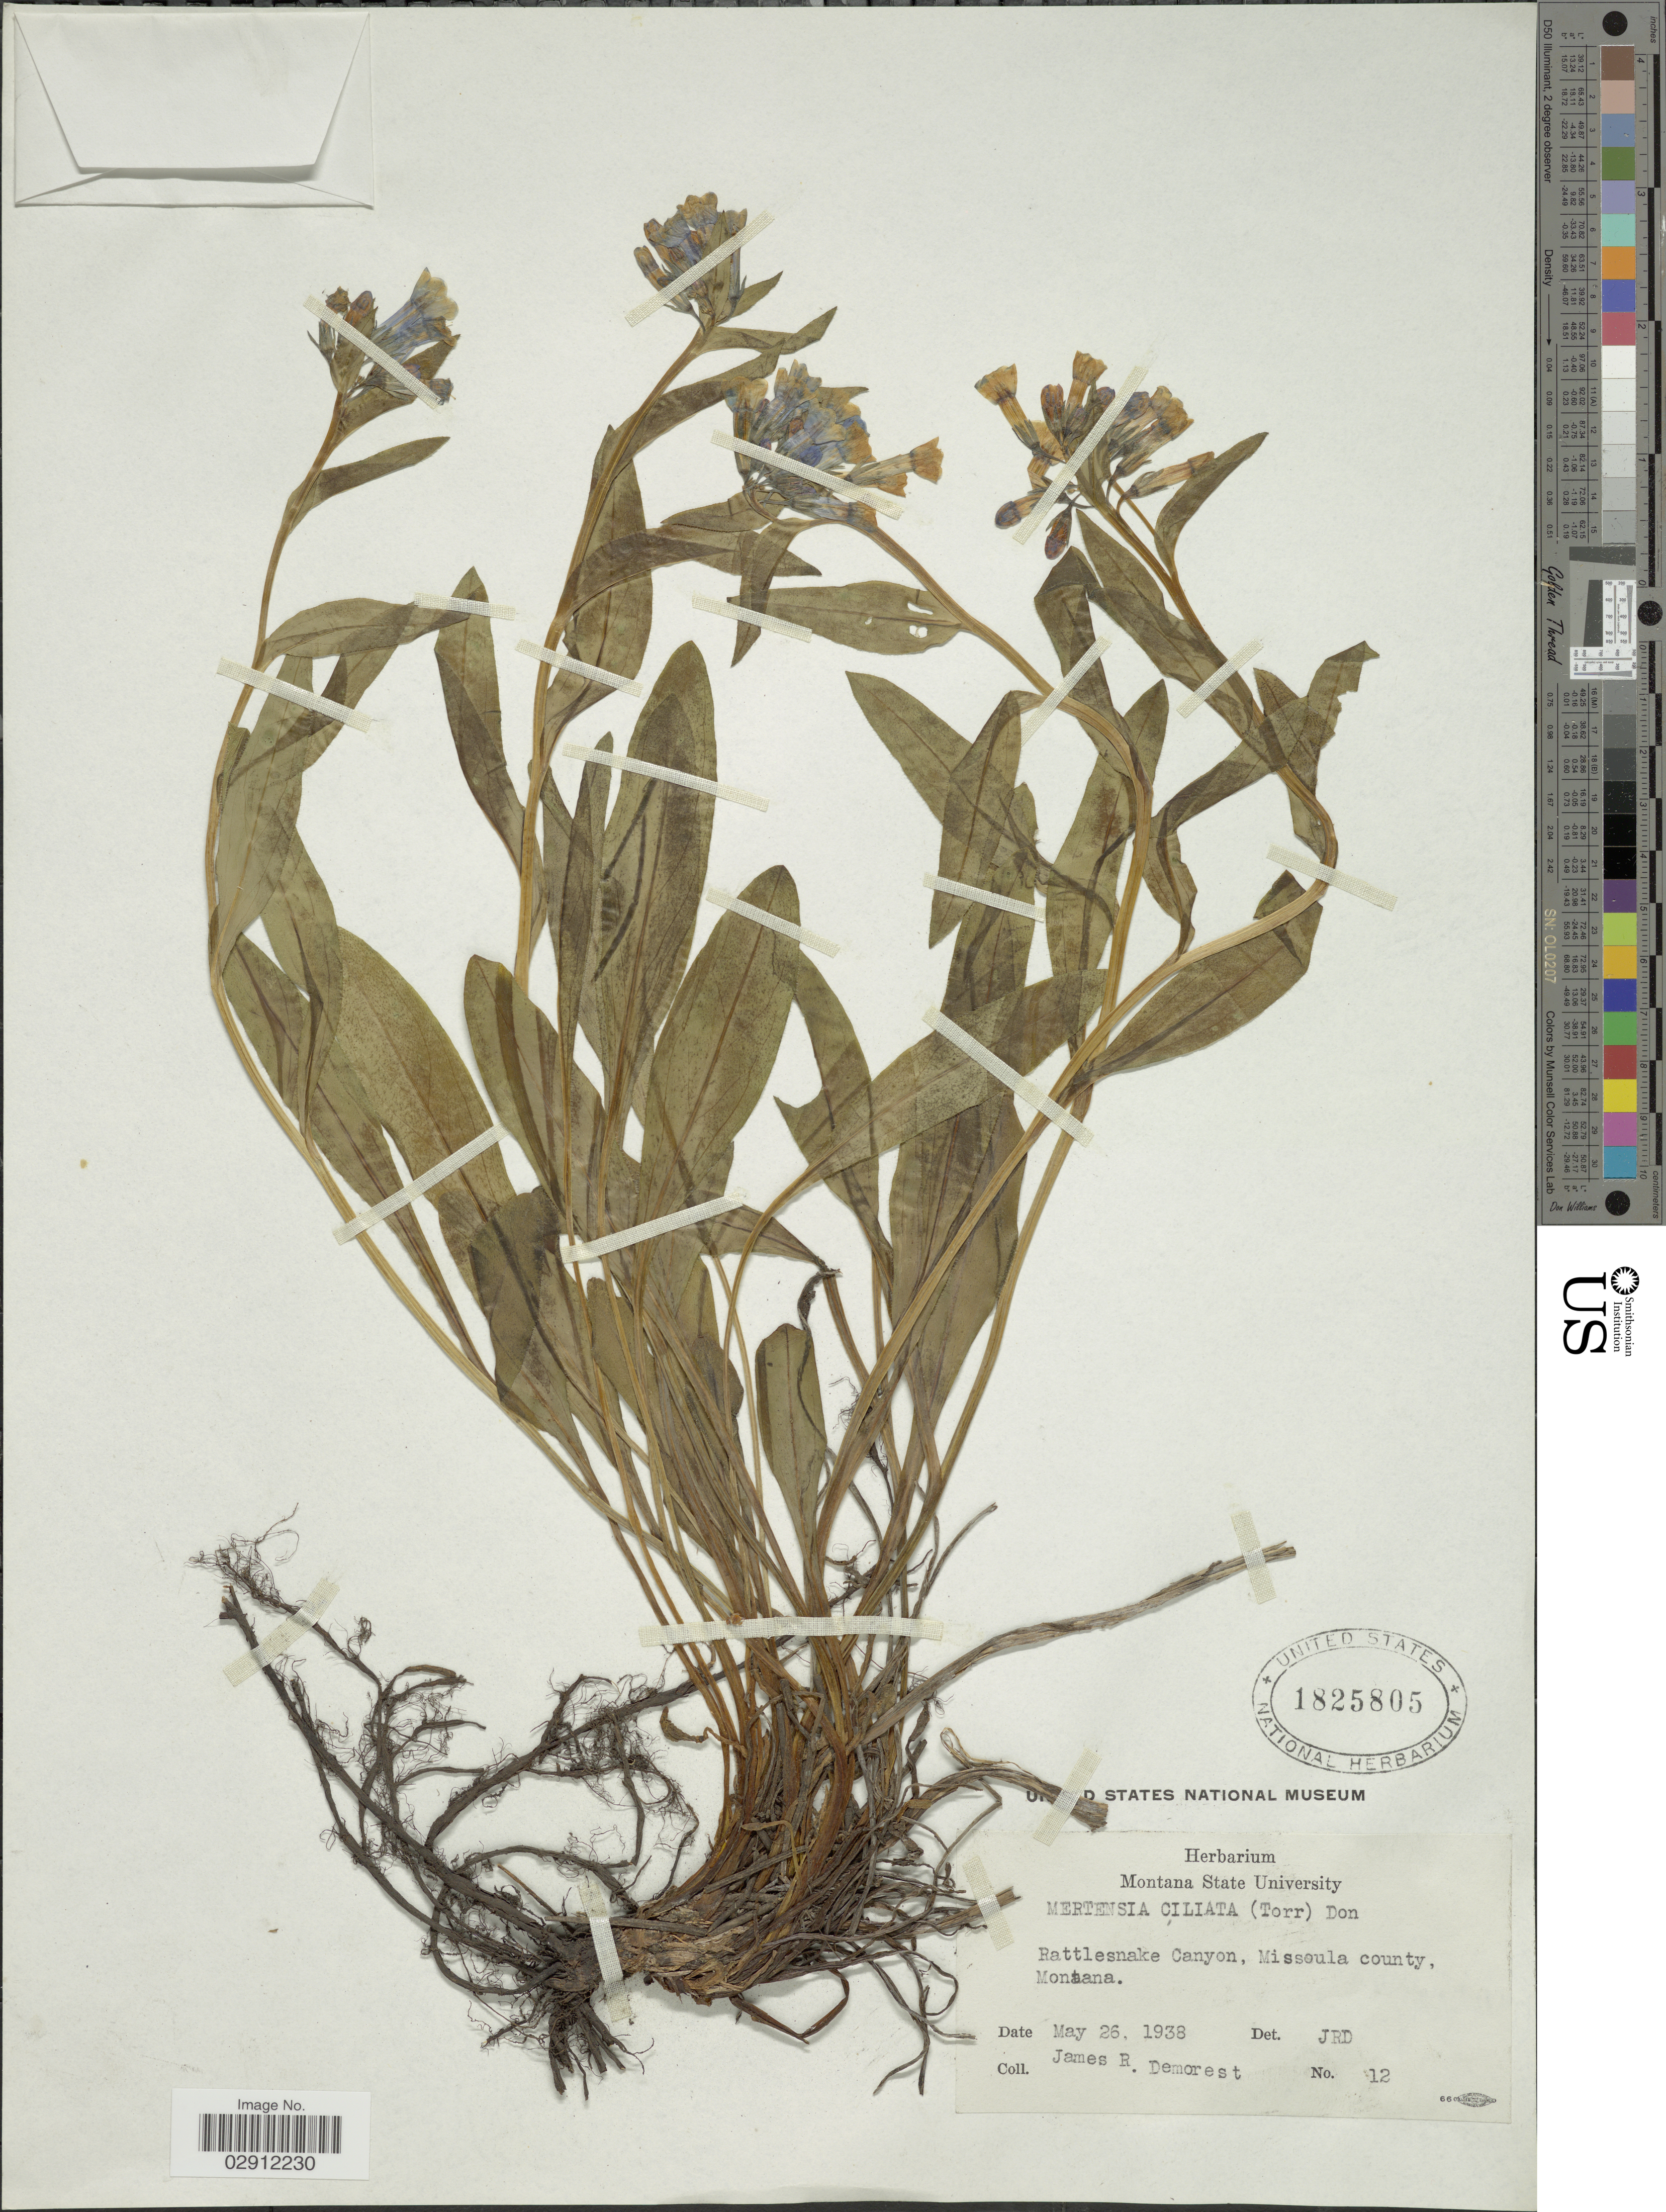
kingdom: Plantae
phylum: Tracheophyta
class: Magnoliopsida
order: Boraginales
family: Boraginaceae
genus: Mertensia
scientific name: Mertensia ciliata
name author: (James) G. Don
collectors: J. Demorest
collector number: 12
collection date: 1938-05-26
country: United States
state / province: Montana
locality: Rattlesnake Canyon, Missoula County.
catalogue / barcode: US 1825805